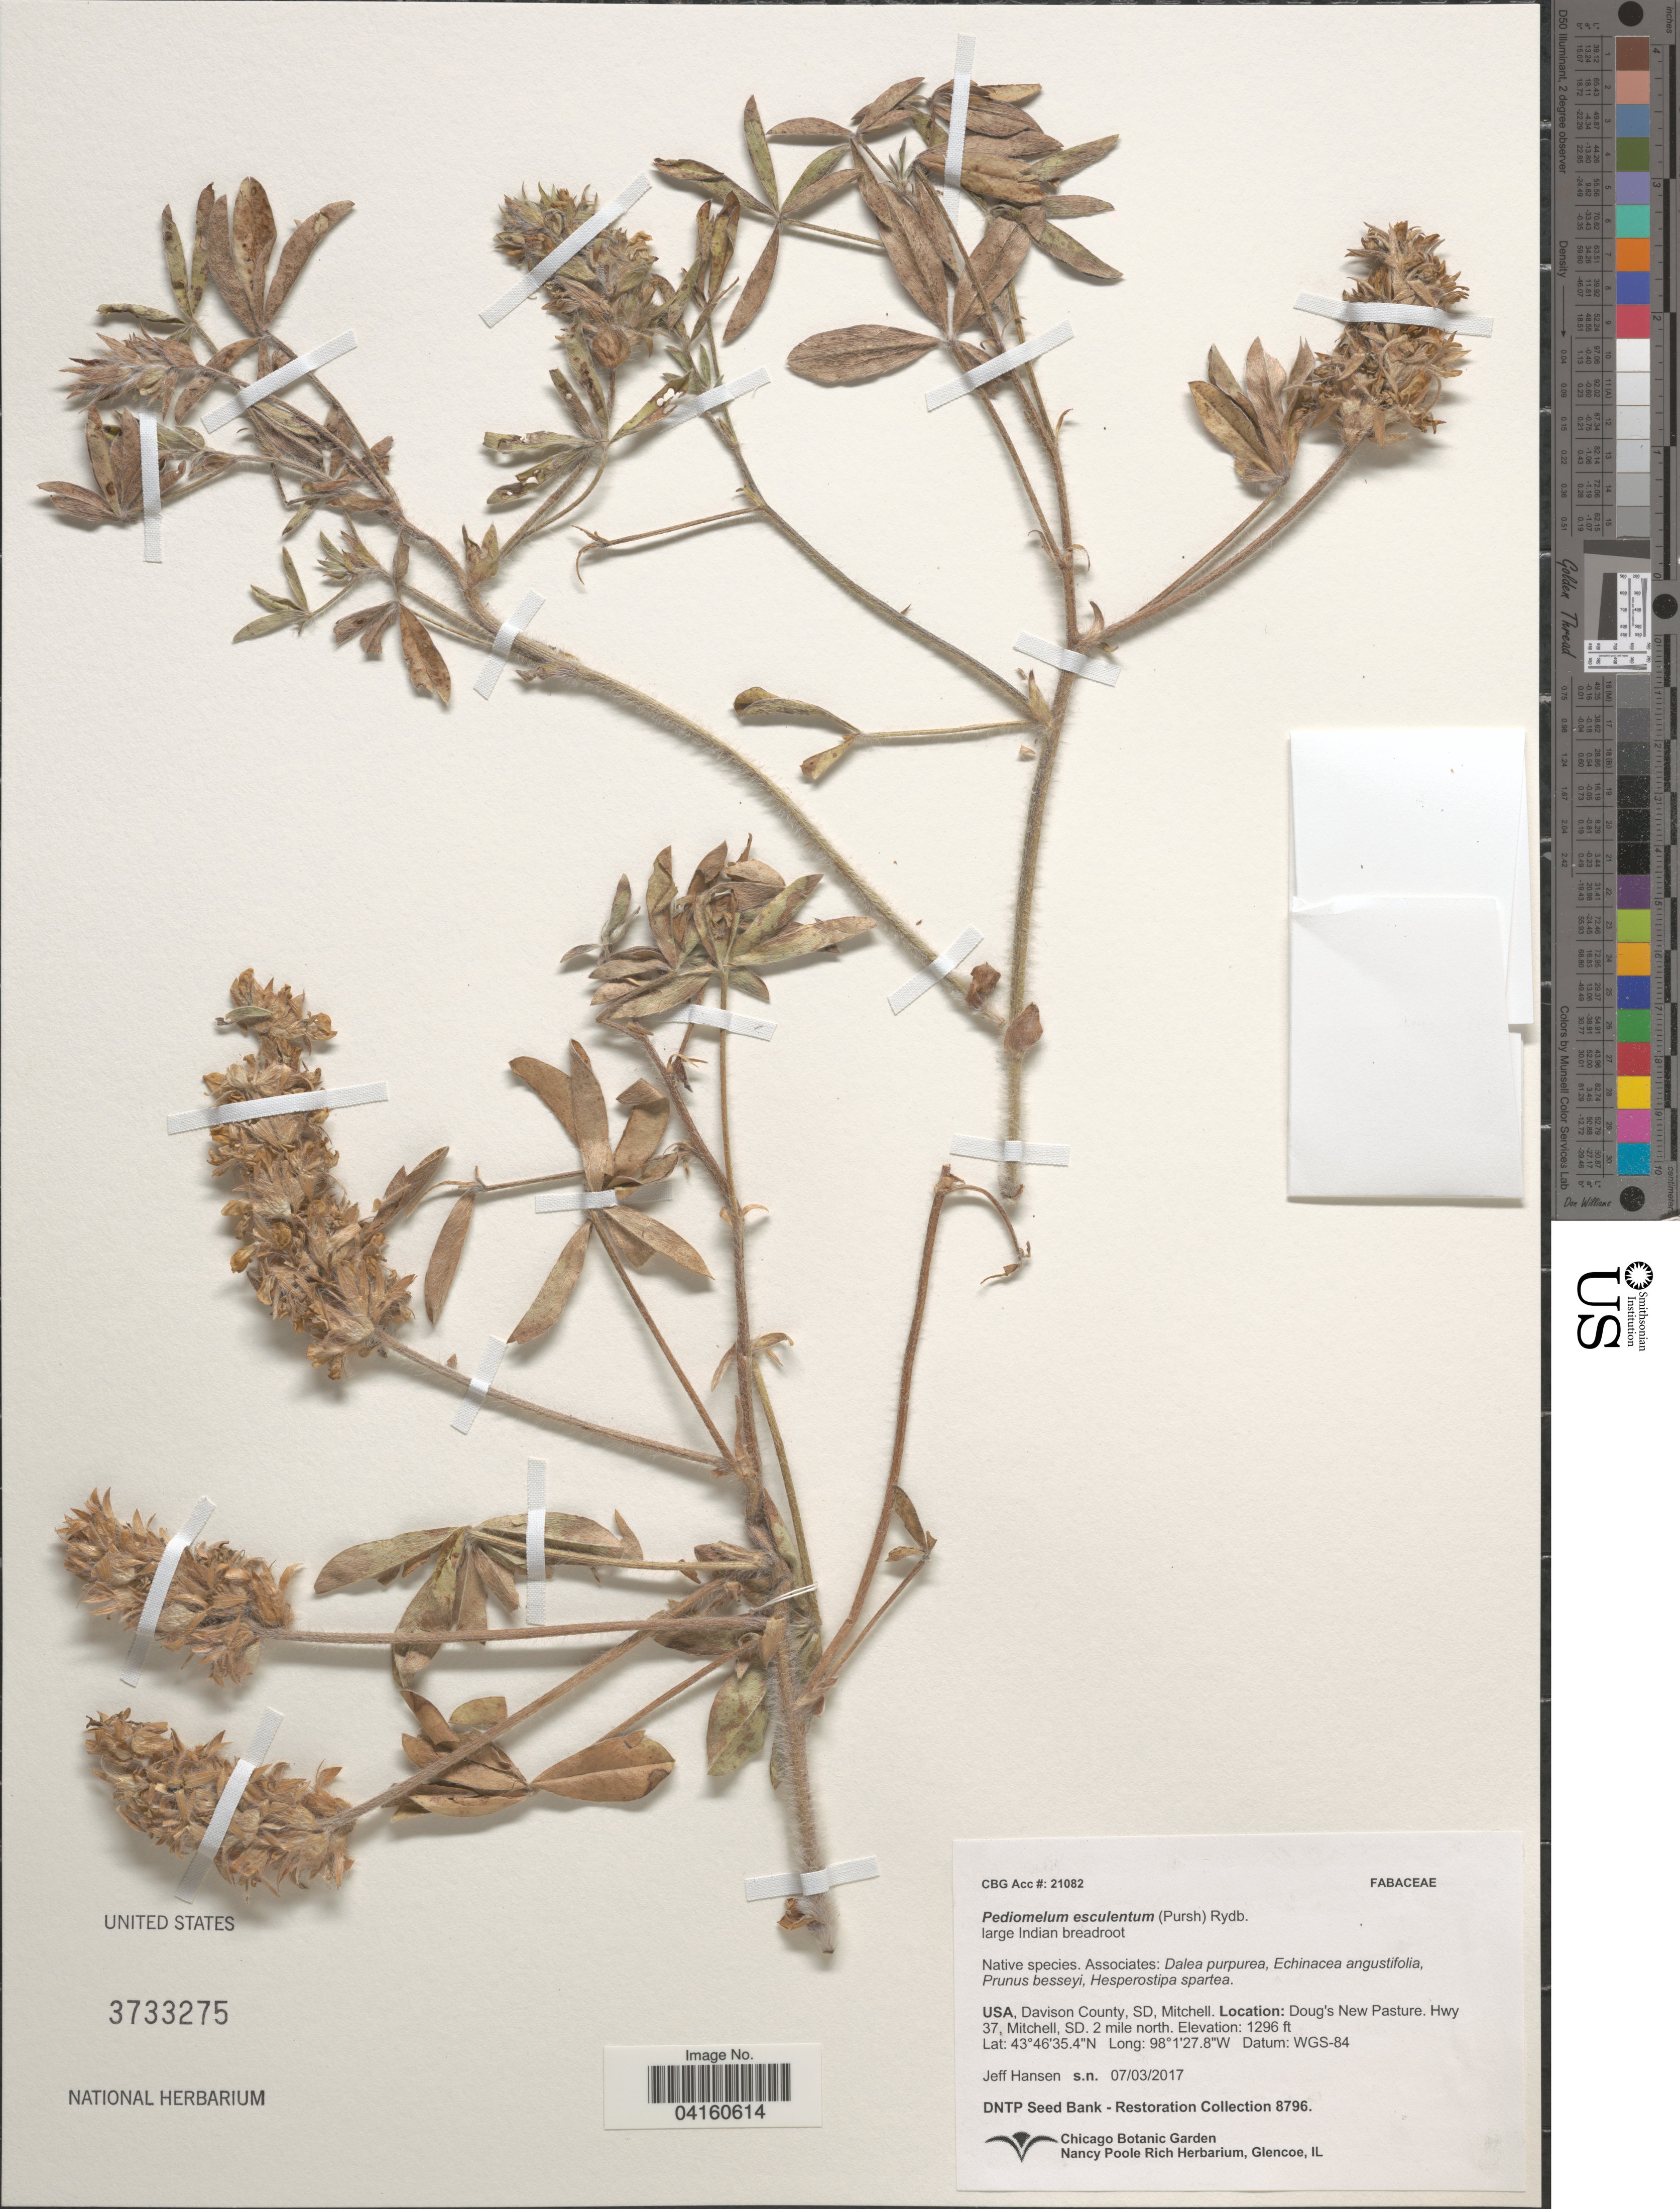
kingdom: Plantae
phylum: Tracheophyta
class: Magnoliopsida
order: Fabales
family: Fabaceae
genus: Pediomelum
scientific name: Pediomelum esculentum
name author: (Pursh) Rydb.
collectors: J. Hansen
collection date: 2017-07-03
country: United States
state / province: South Dakota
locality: Davison County, Mitchell. Doug's New Pasture. Hwy 37, Mitchell, 2 mile north.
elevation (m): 395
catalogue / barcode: US 3733275